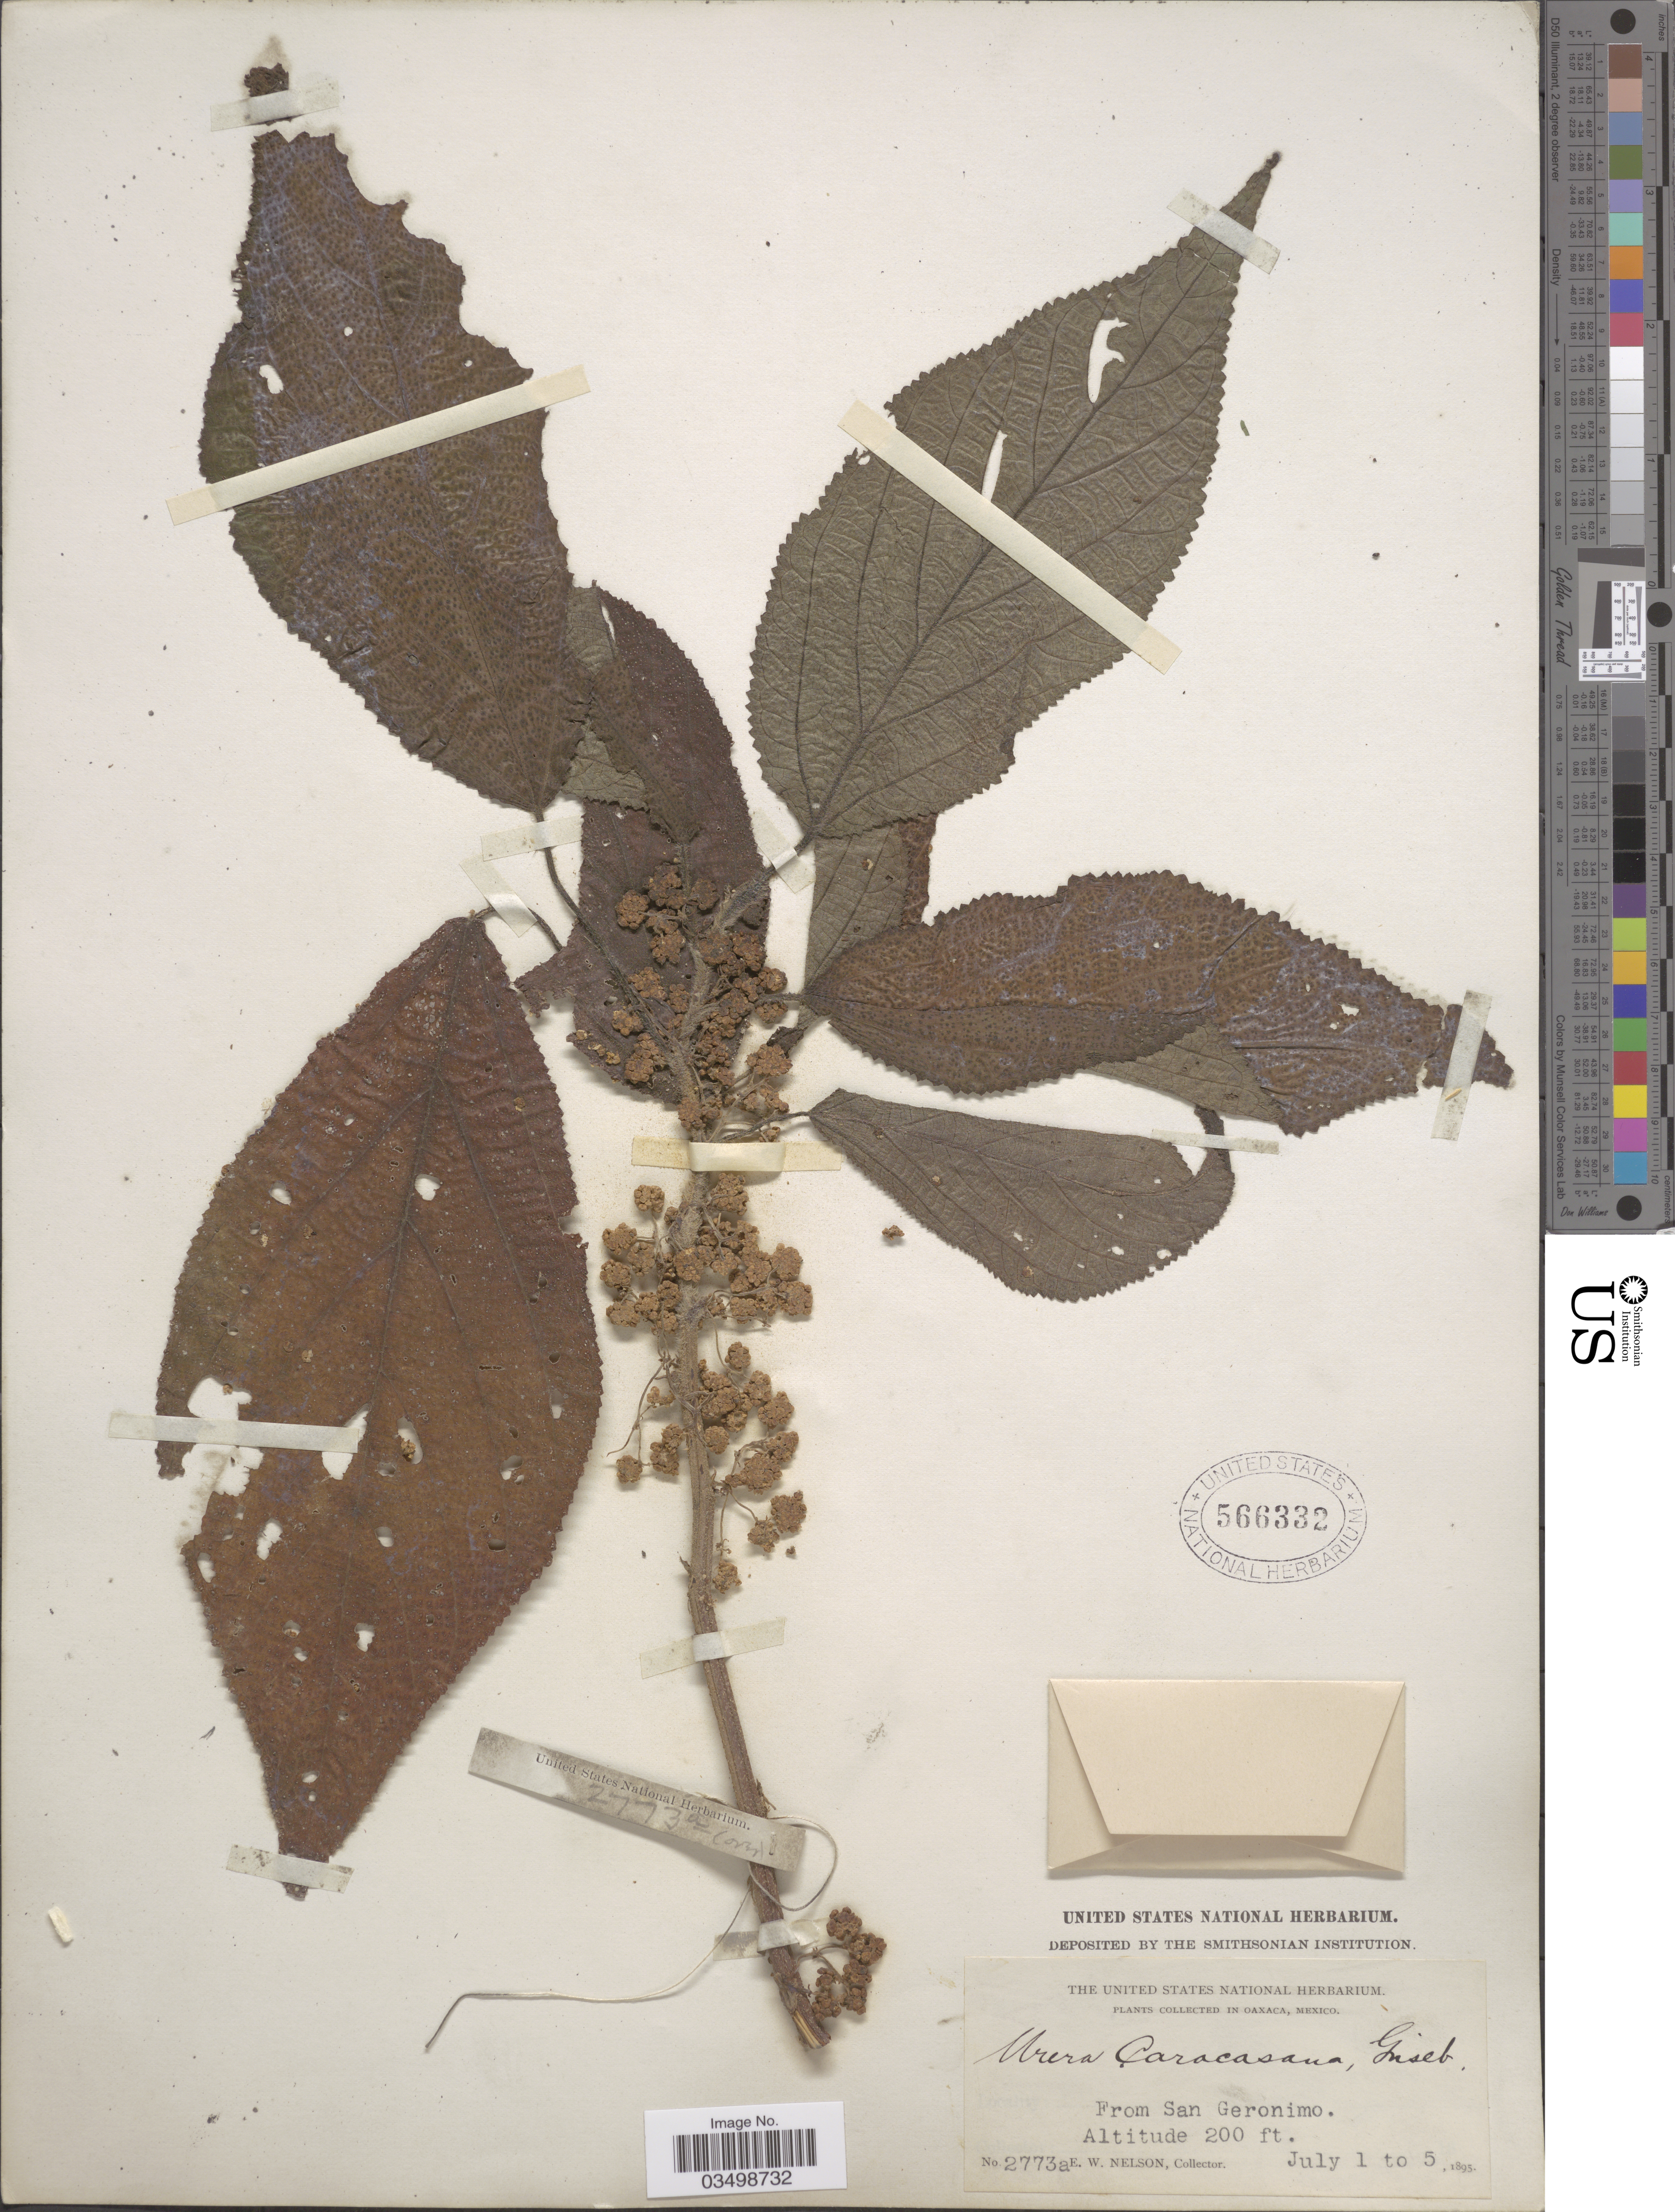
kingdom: Plantae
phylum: Tracheophyta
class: Magnoliopsida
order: Rosales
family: Urticaceae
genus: Urera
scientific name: Urera simplex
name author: Wedd.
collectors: E. W. Nelson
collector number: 2773a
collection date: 1895-07-01/1895-07-05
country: Mexico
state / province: Oaxaca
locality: From San Geronimo.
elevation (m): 61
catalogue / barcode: US 566332